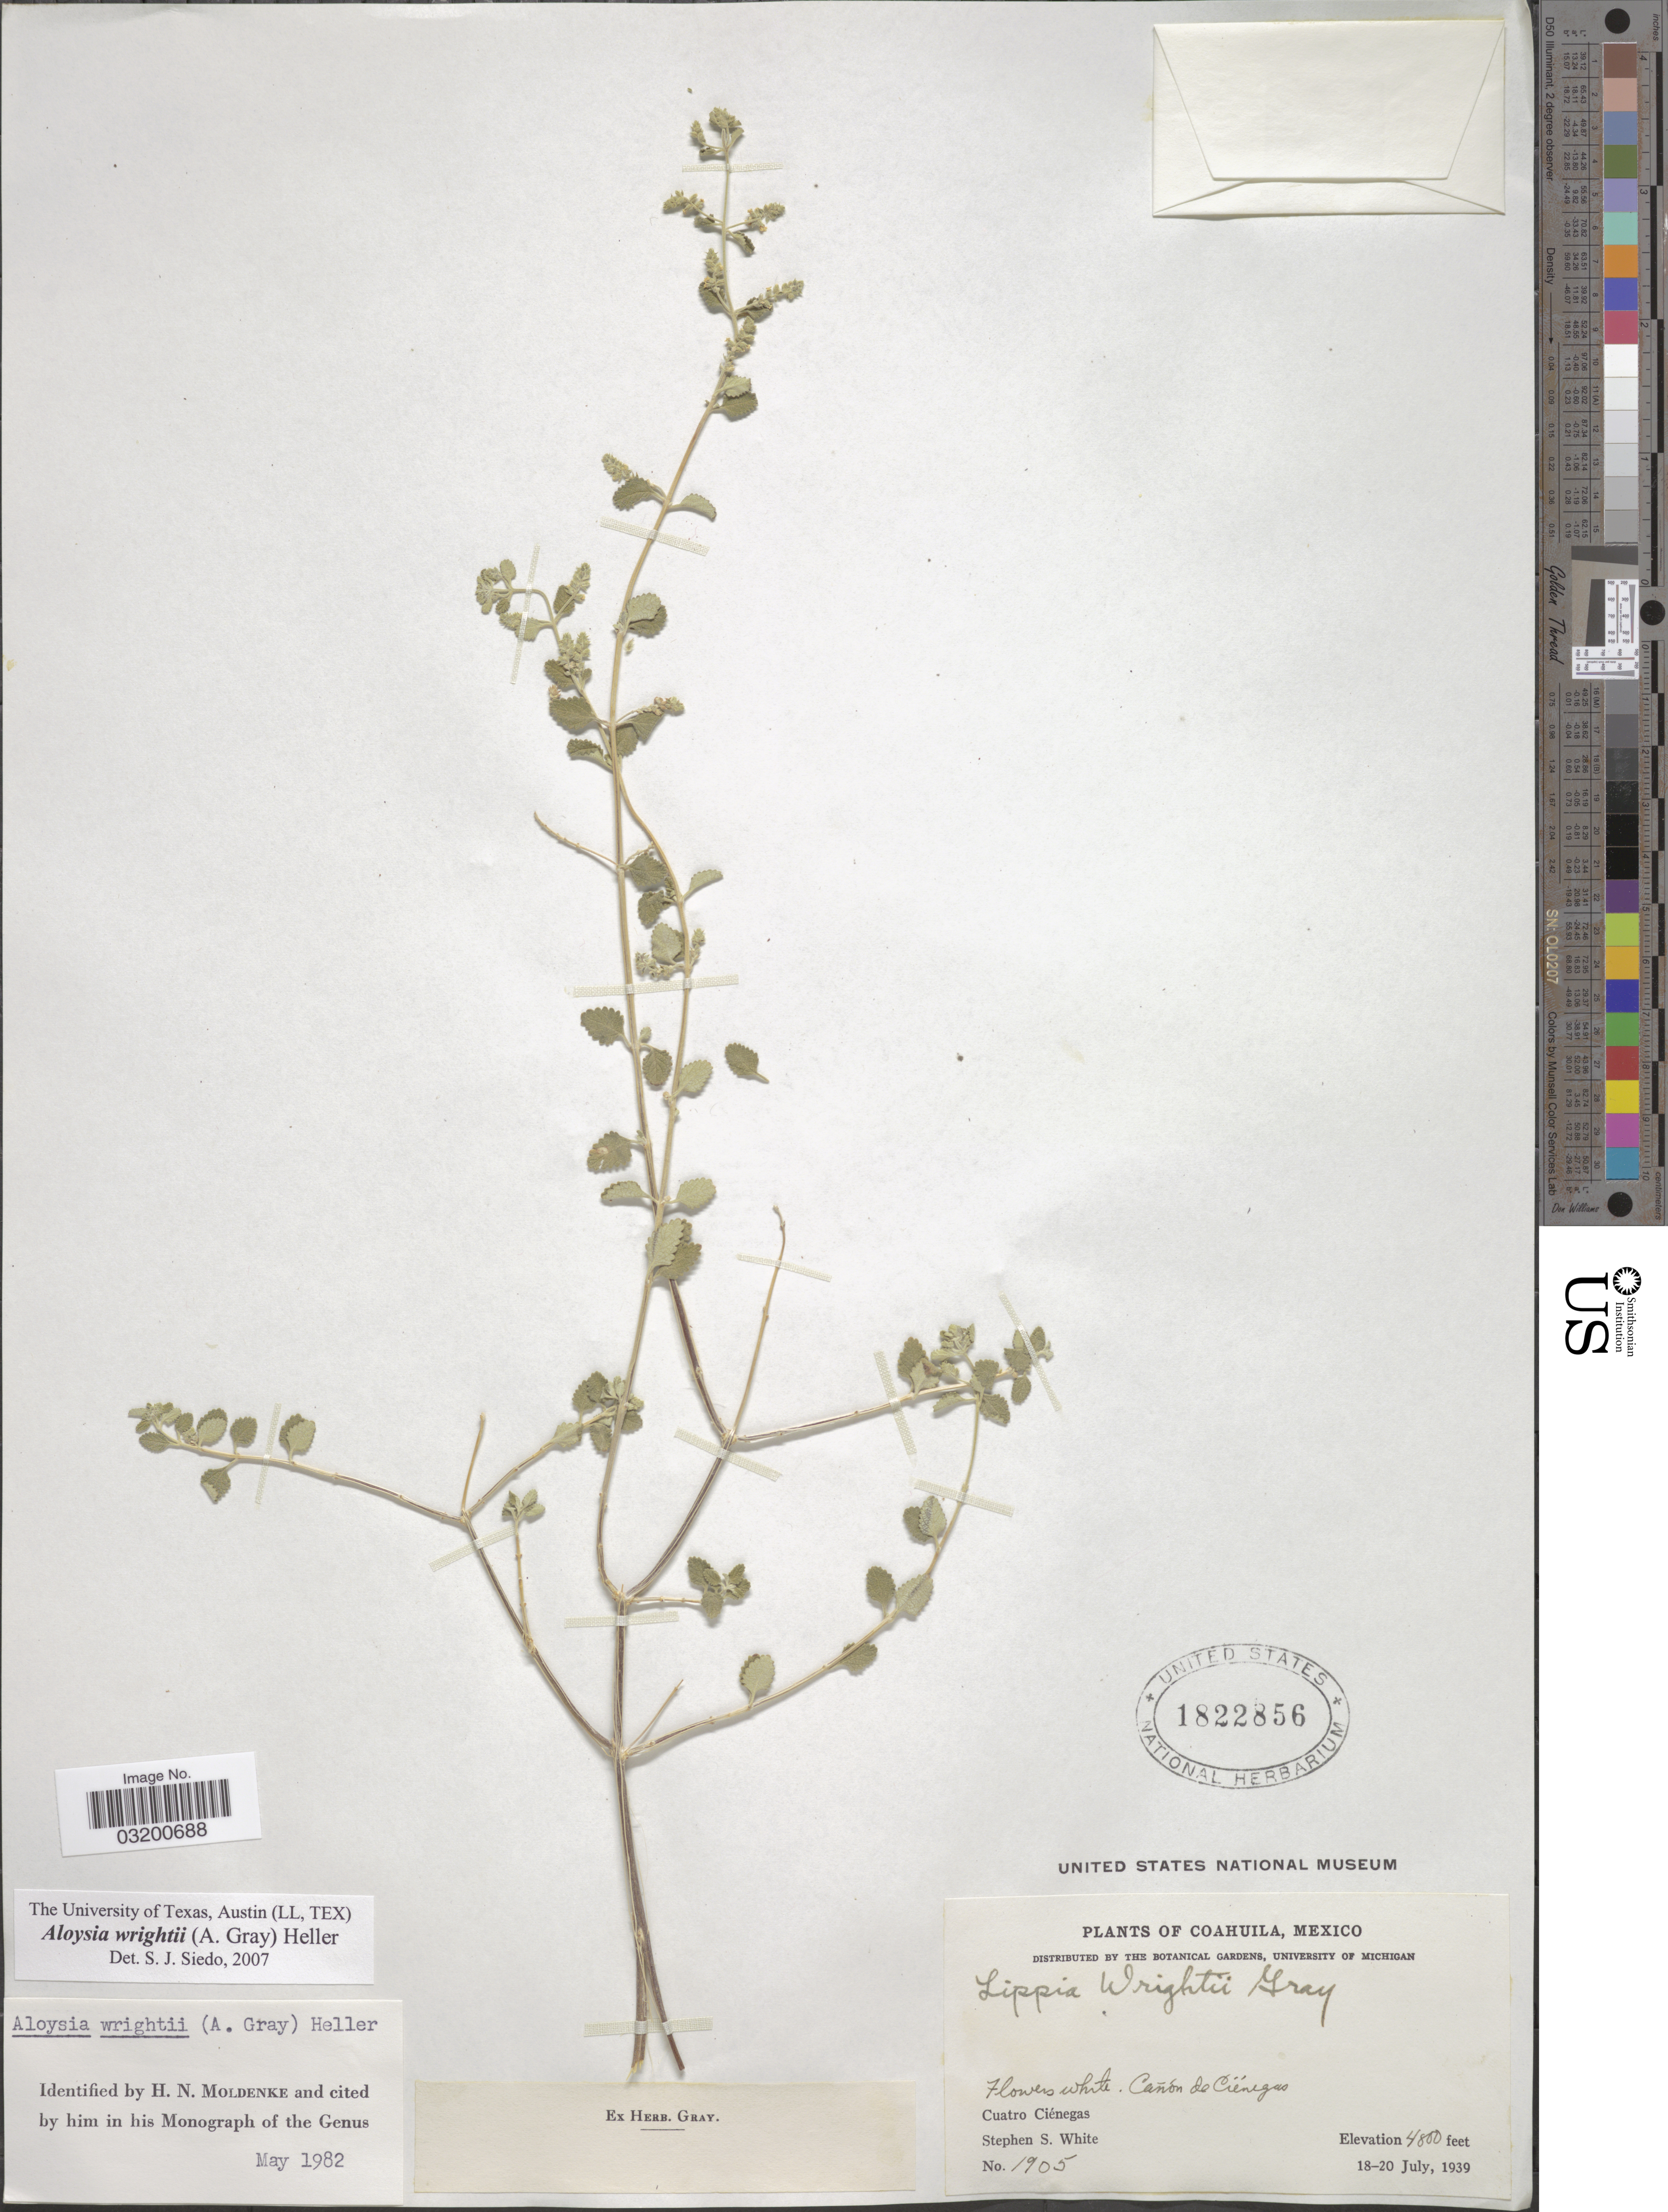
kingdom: Plantae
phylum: Tracheophyta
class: Magnoliopsida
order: Lamiales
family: Verbenaceae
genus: Aloysia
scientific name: Aloysia wrightii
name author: A. Heller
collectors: S. S. White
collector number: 1905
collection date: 1939-07-18/1939-07-20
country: Mexico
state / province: Coahuila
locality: Cañón de Ciénegas. Cuatro Ciénegas.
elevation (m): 1463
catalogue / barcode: US 1822856